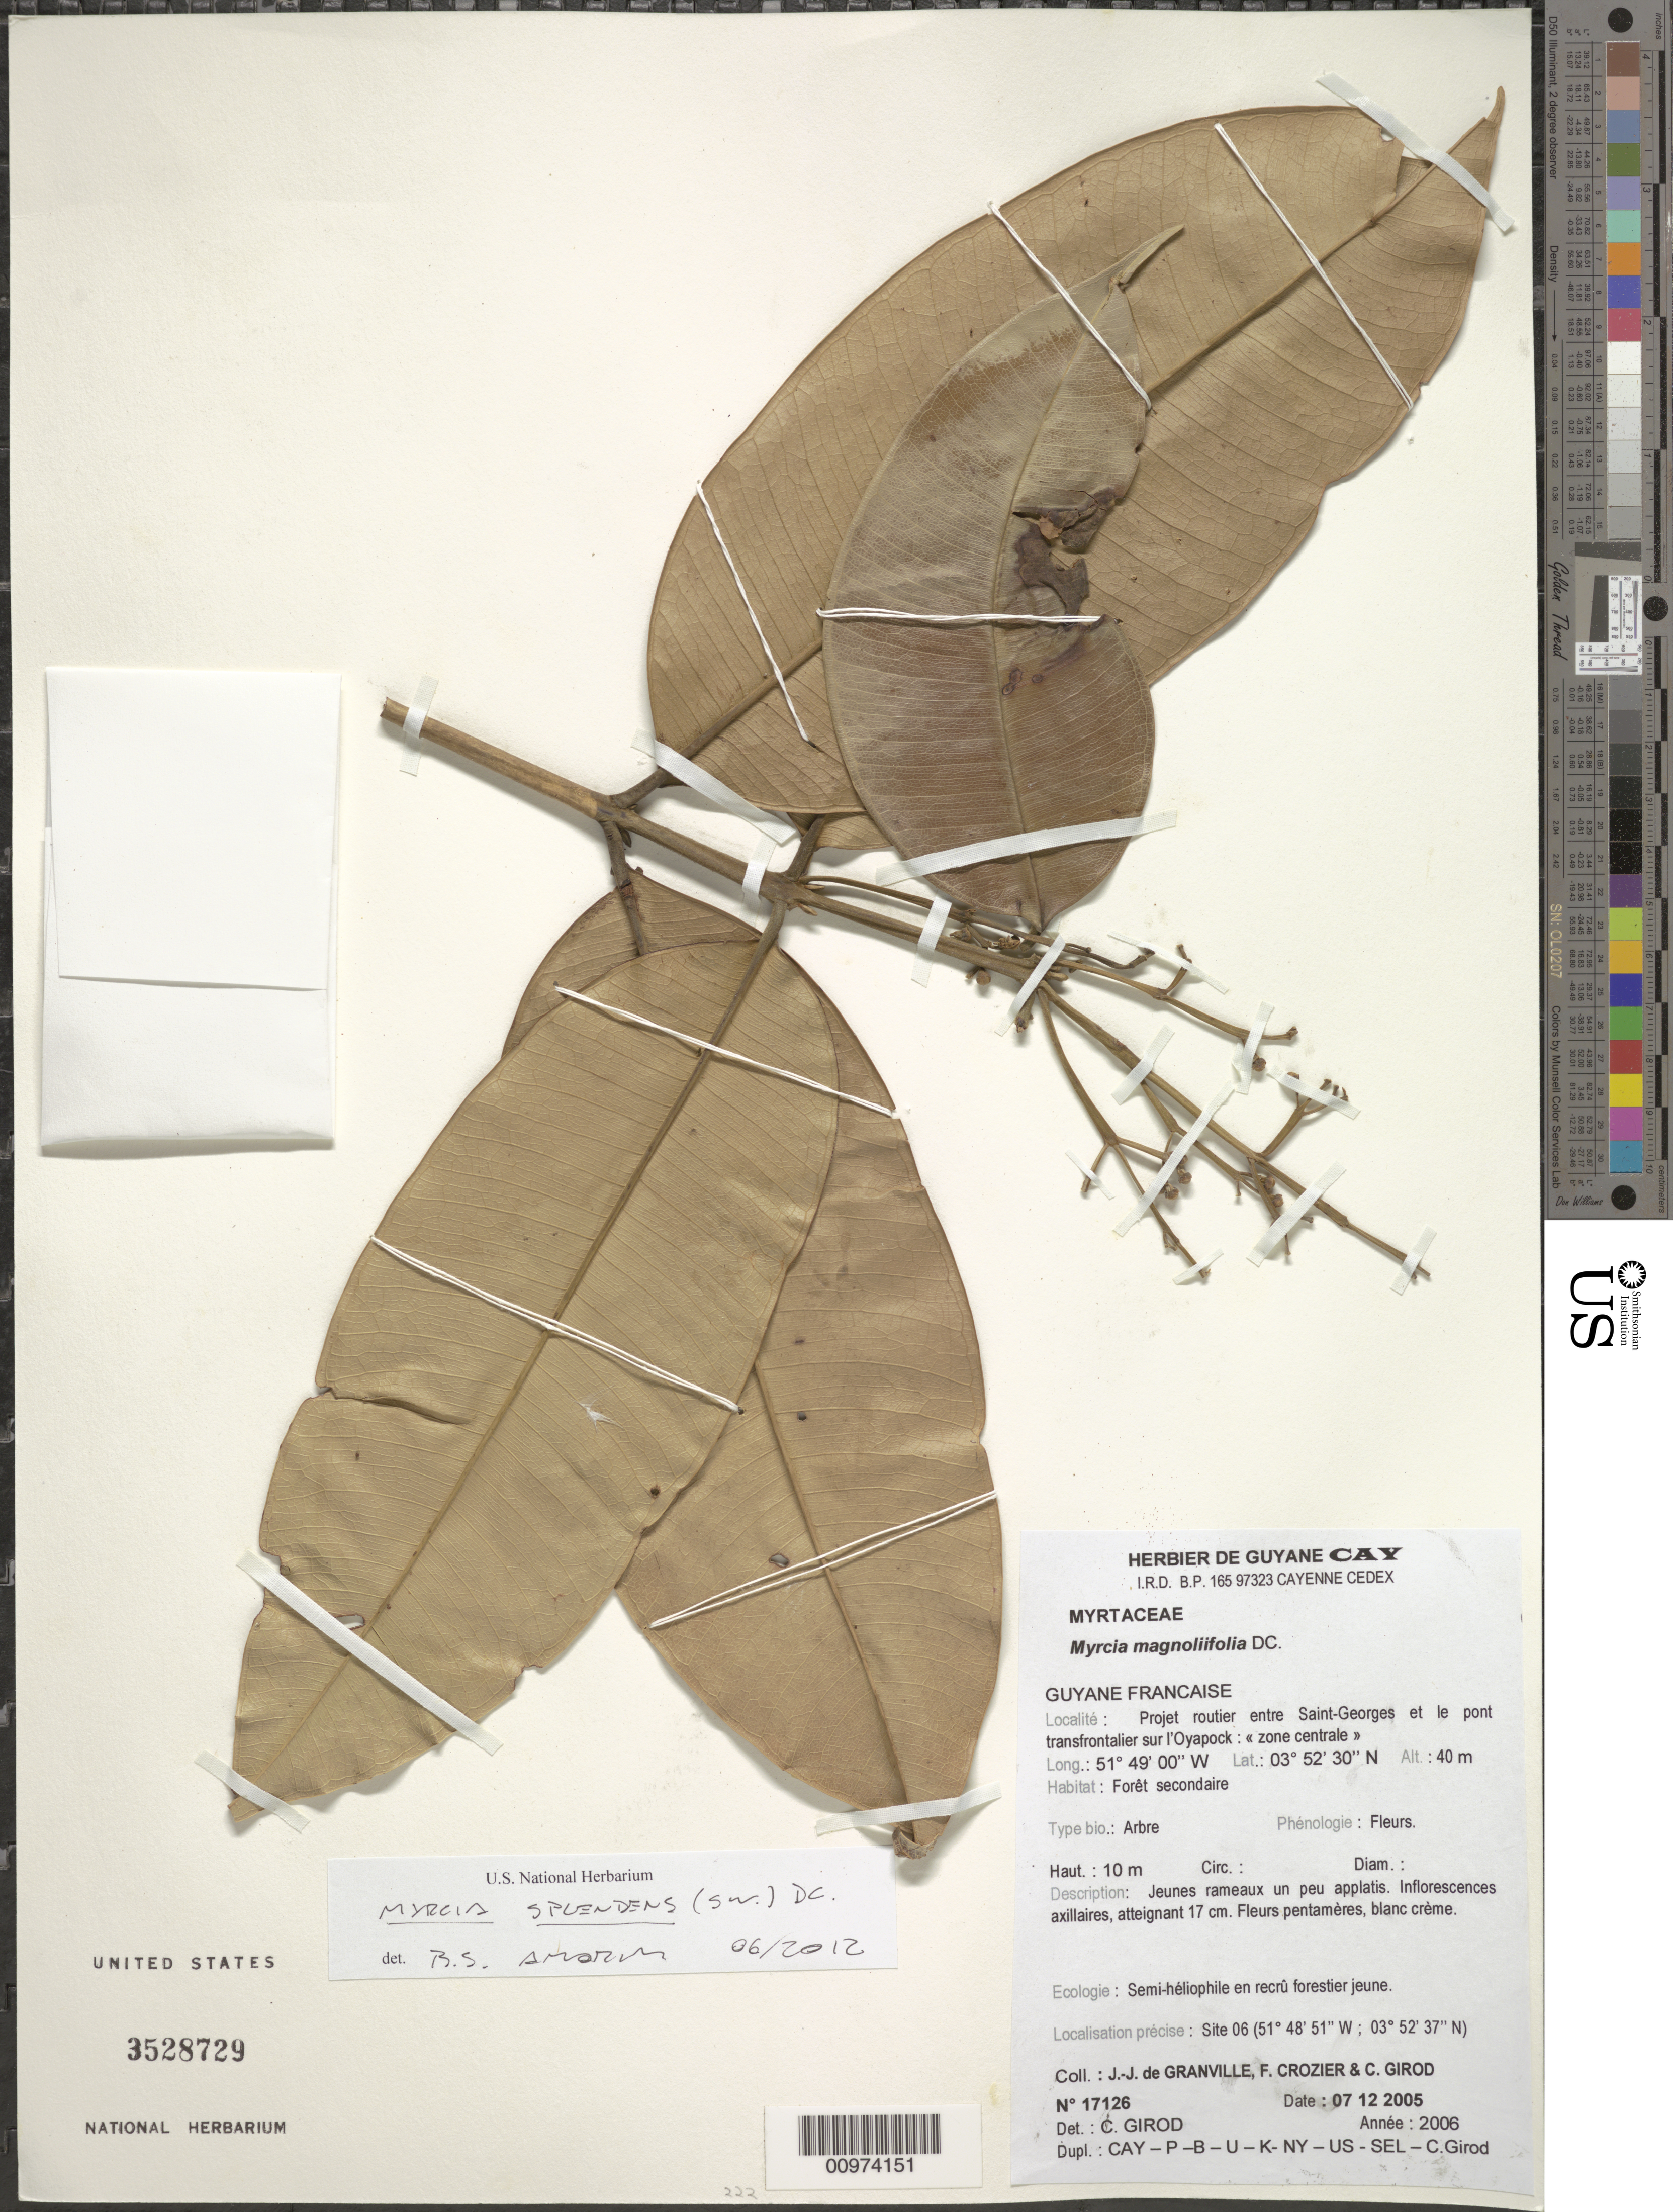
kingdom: Plantae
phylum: Tracheophyta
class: Magnoliopsida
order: Myrtales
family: Myrtaceae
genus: Myrcia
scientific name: Myrcia splendens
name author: (Sw.) DC.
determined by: Amorin, B. S.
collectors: J.-J. de Granville, F. Crozier & C. Girod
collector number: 17126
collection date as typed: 7-Dec-05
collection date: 2005-12-07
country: French Guiana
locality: Project routier entre Saint-Georges et le pont transfrontalier sur l'Oyapock, "zone centrale"; site 06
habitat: Forêt secondaire; semi-heliophile en recru forestier jeune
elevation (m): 40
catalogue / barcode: US 3528729